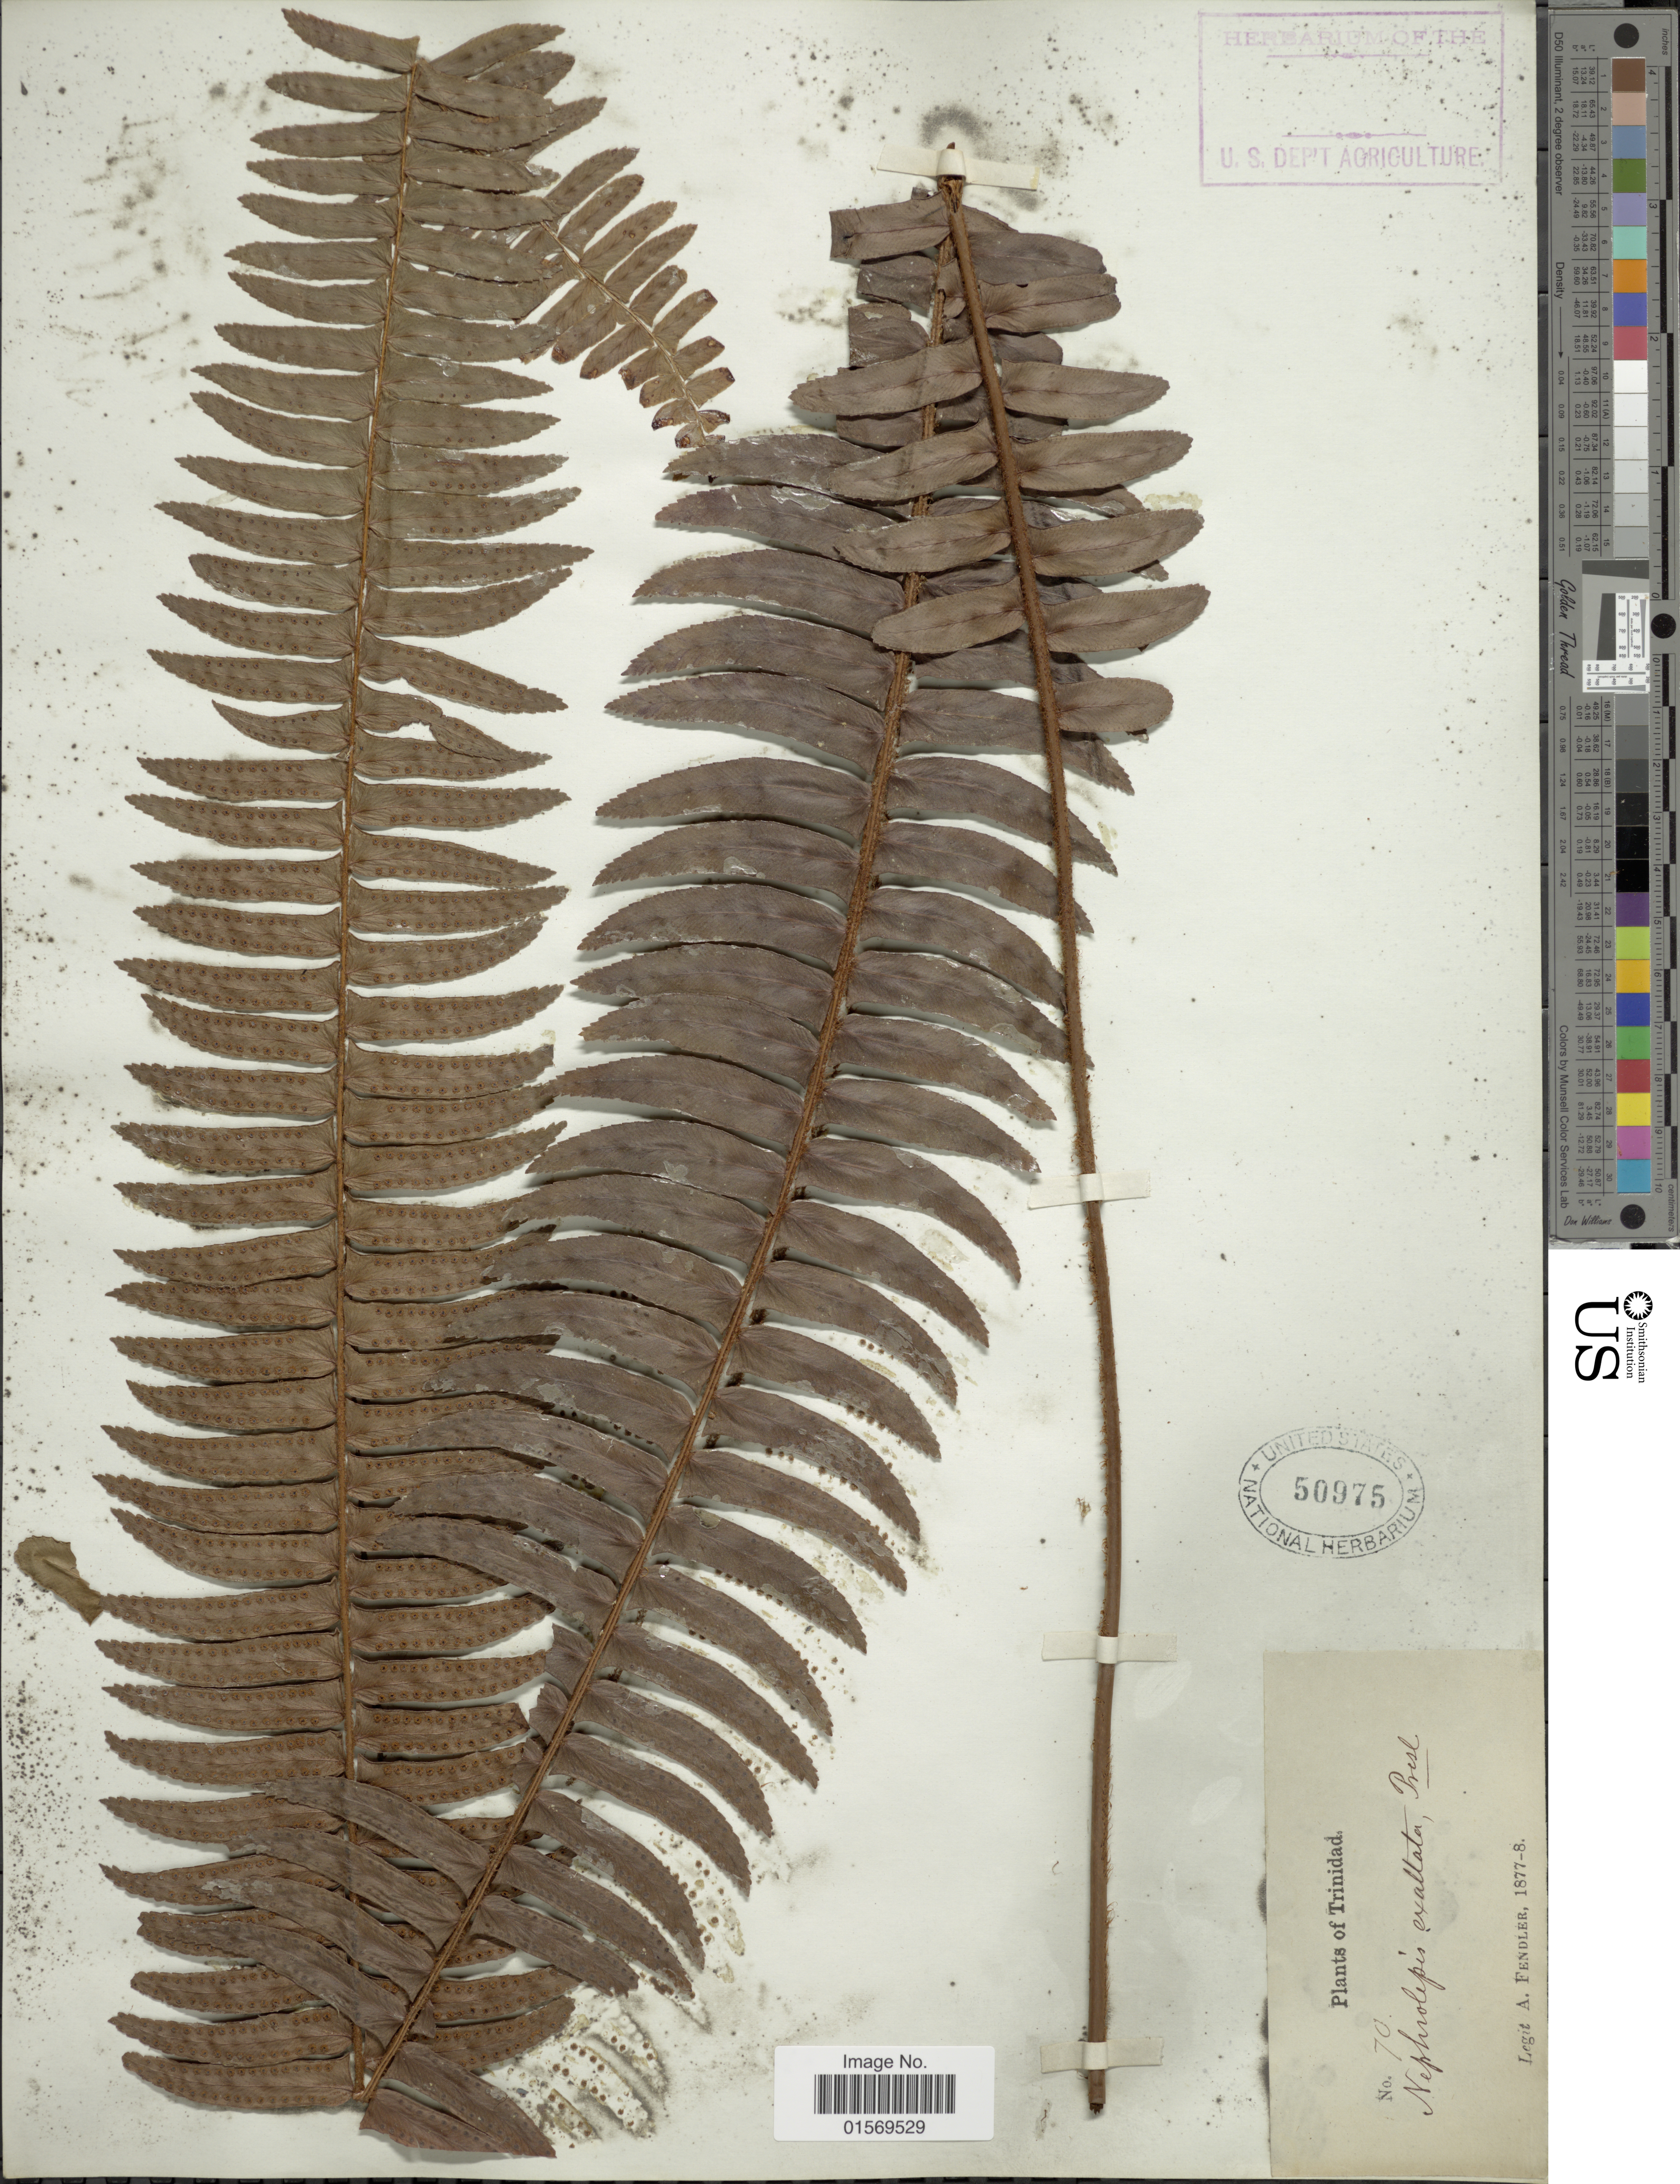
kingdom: Plantae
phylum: Tracheophyta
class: Polypodiopsida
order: Polypodiales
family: Nephrolepidaceae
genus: Nephrolepis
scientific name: Nephrolepis rivularis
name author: (Vahl) Mett. ex Krug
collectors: A. Fendler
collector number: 70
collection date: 1877/1878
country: Trinidad and Tobago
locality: Trinidad.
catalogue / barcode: US 50975